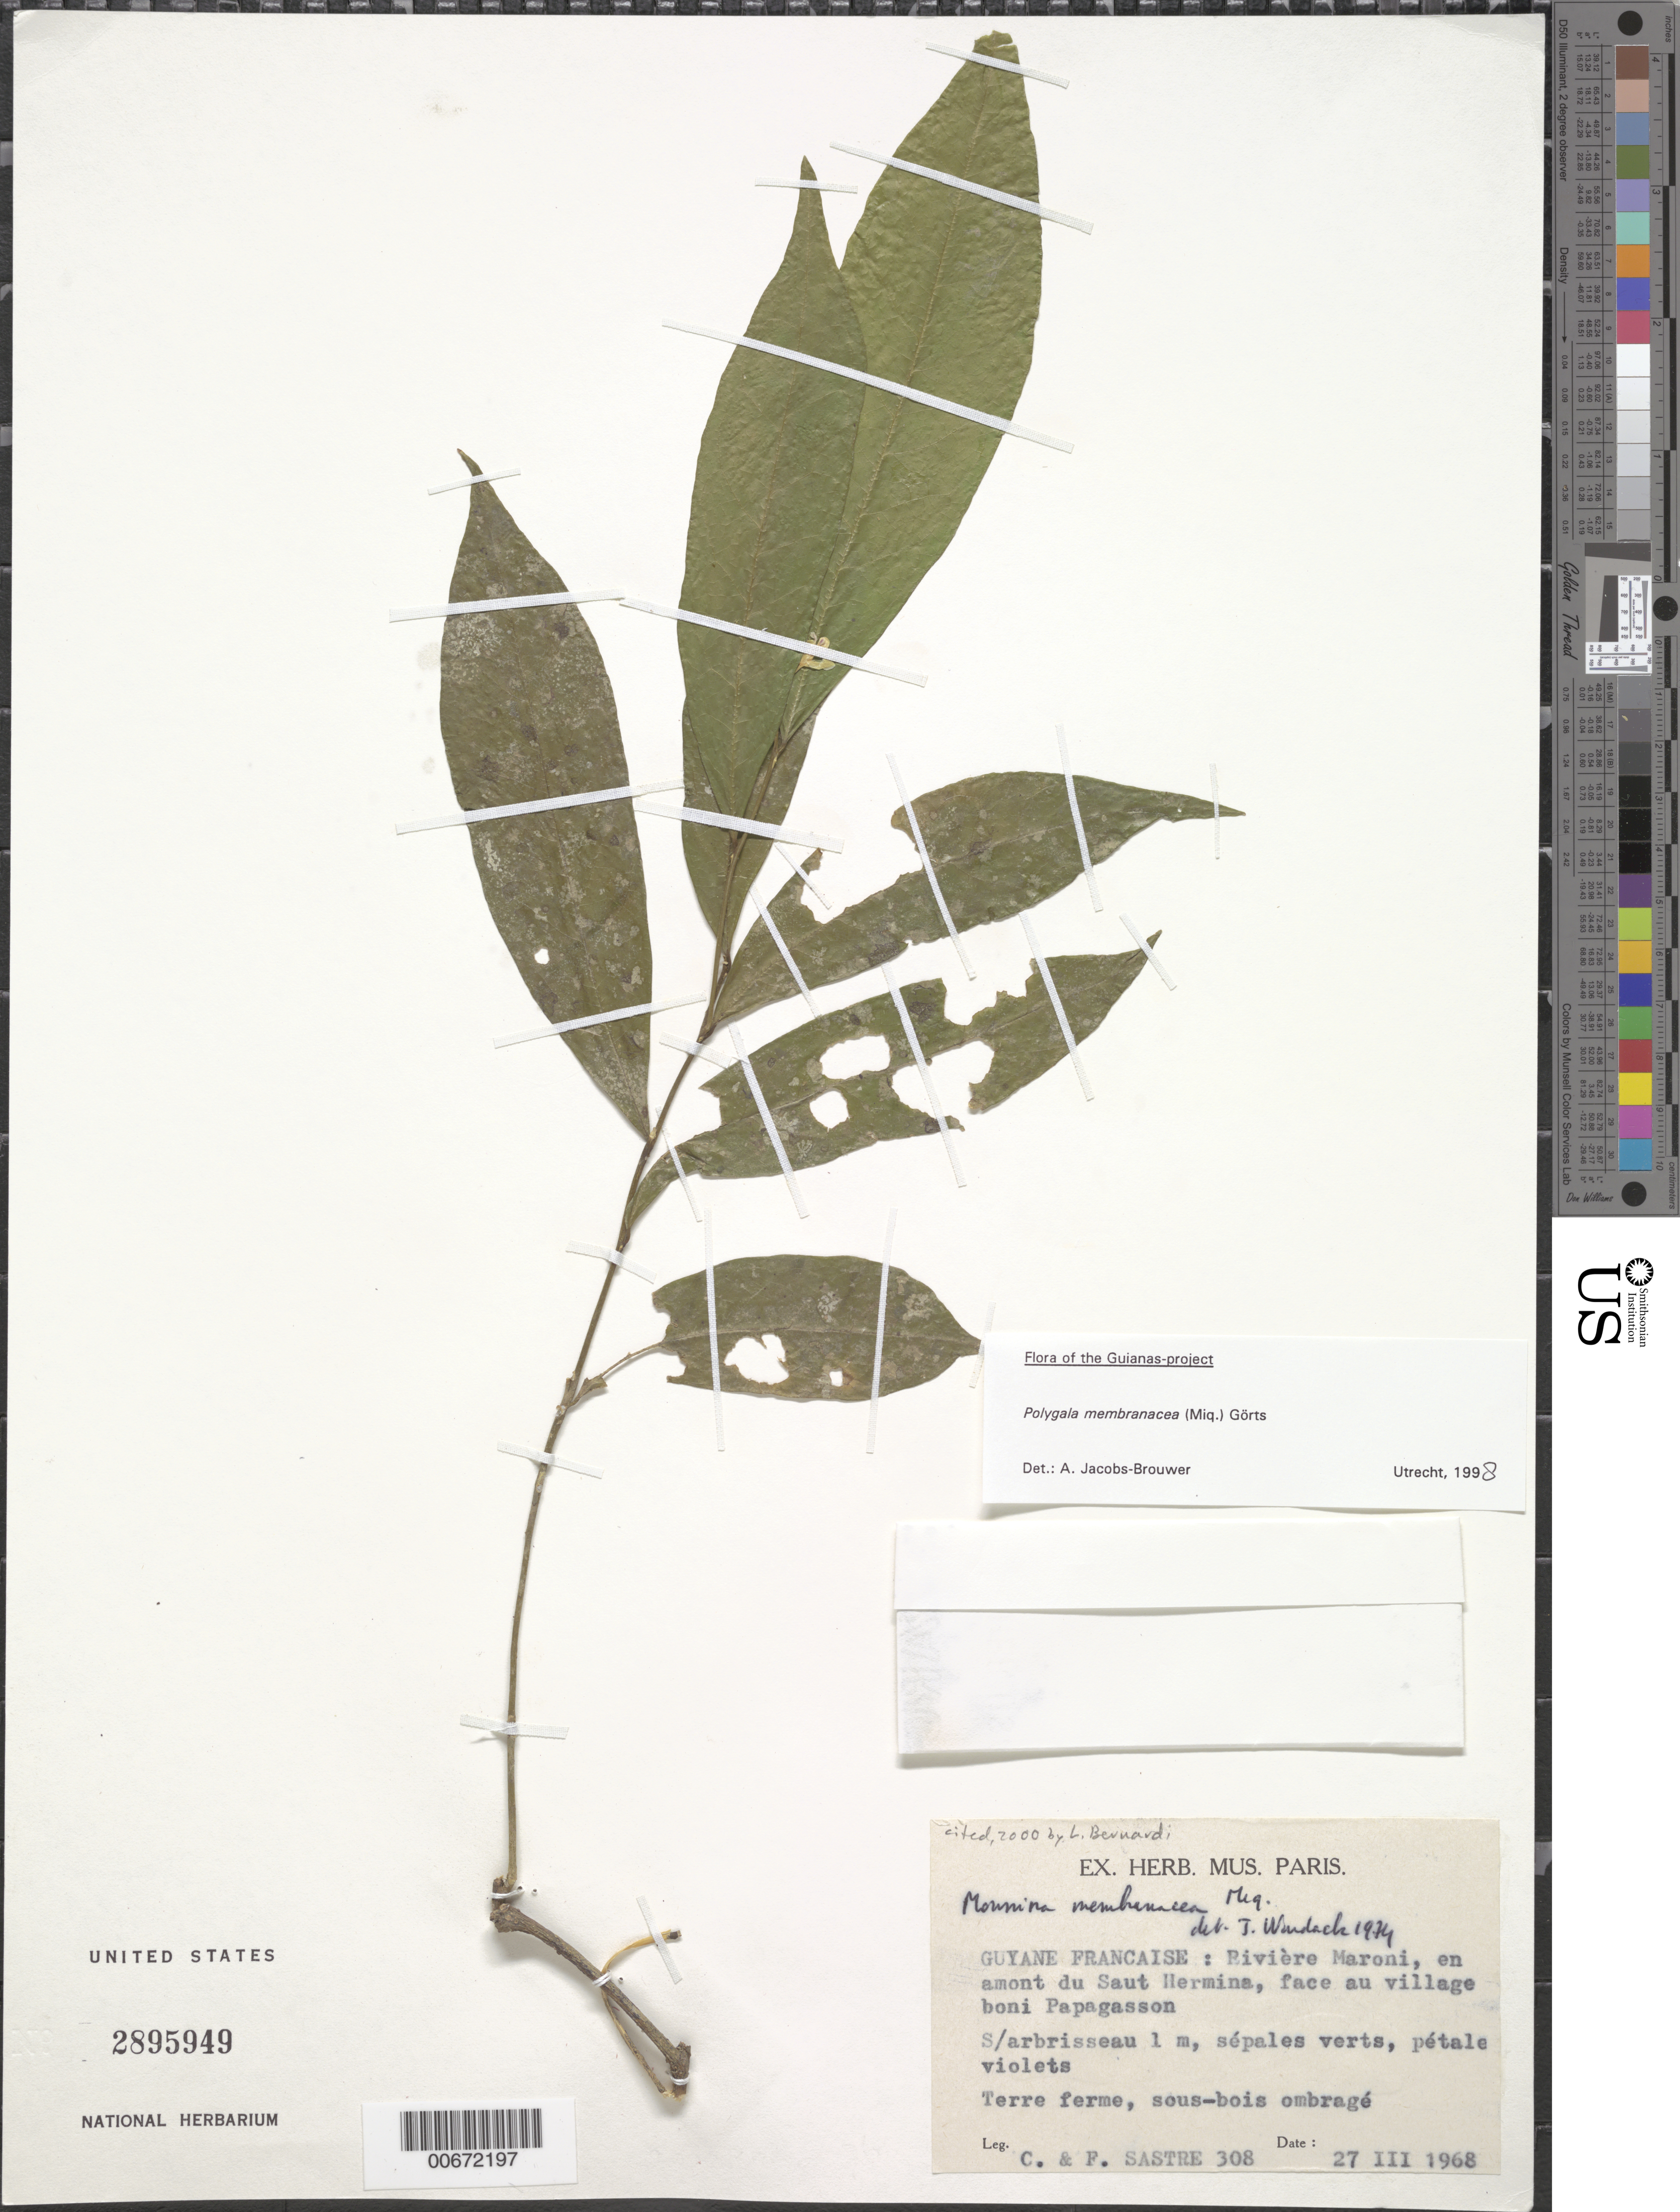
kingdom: Plantae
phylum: Tracheophyta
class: Magnoliopsida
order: Fabales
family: Polygalaceae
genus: Polygala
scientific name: Polygala membranacea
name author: (Miq.) Görts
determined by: Jacobs-Brouwer, A.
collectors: C. H. L. Sastre & F. Sastre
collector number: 308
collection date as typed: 27-Mar-68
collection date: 1968-03-27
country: French Guiana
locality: Maroni River, en amont du Saut Hermina, face au village boni Papagasson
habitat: Terra firma, shaded understory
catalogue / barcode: US 2895949